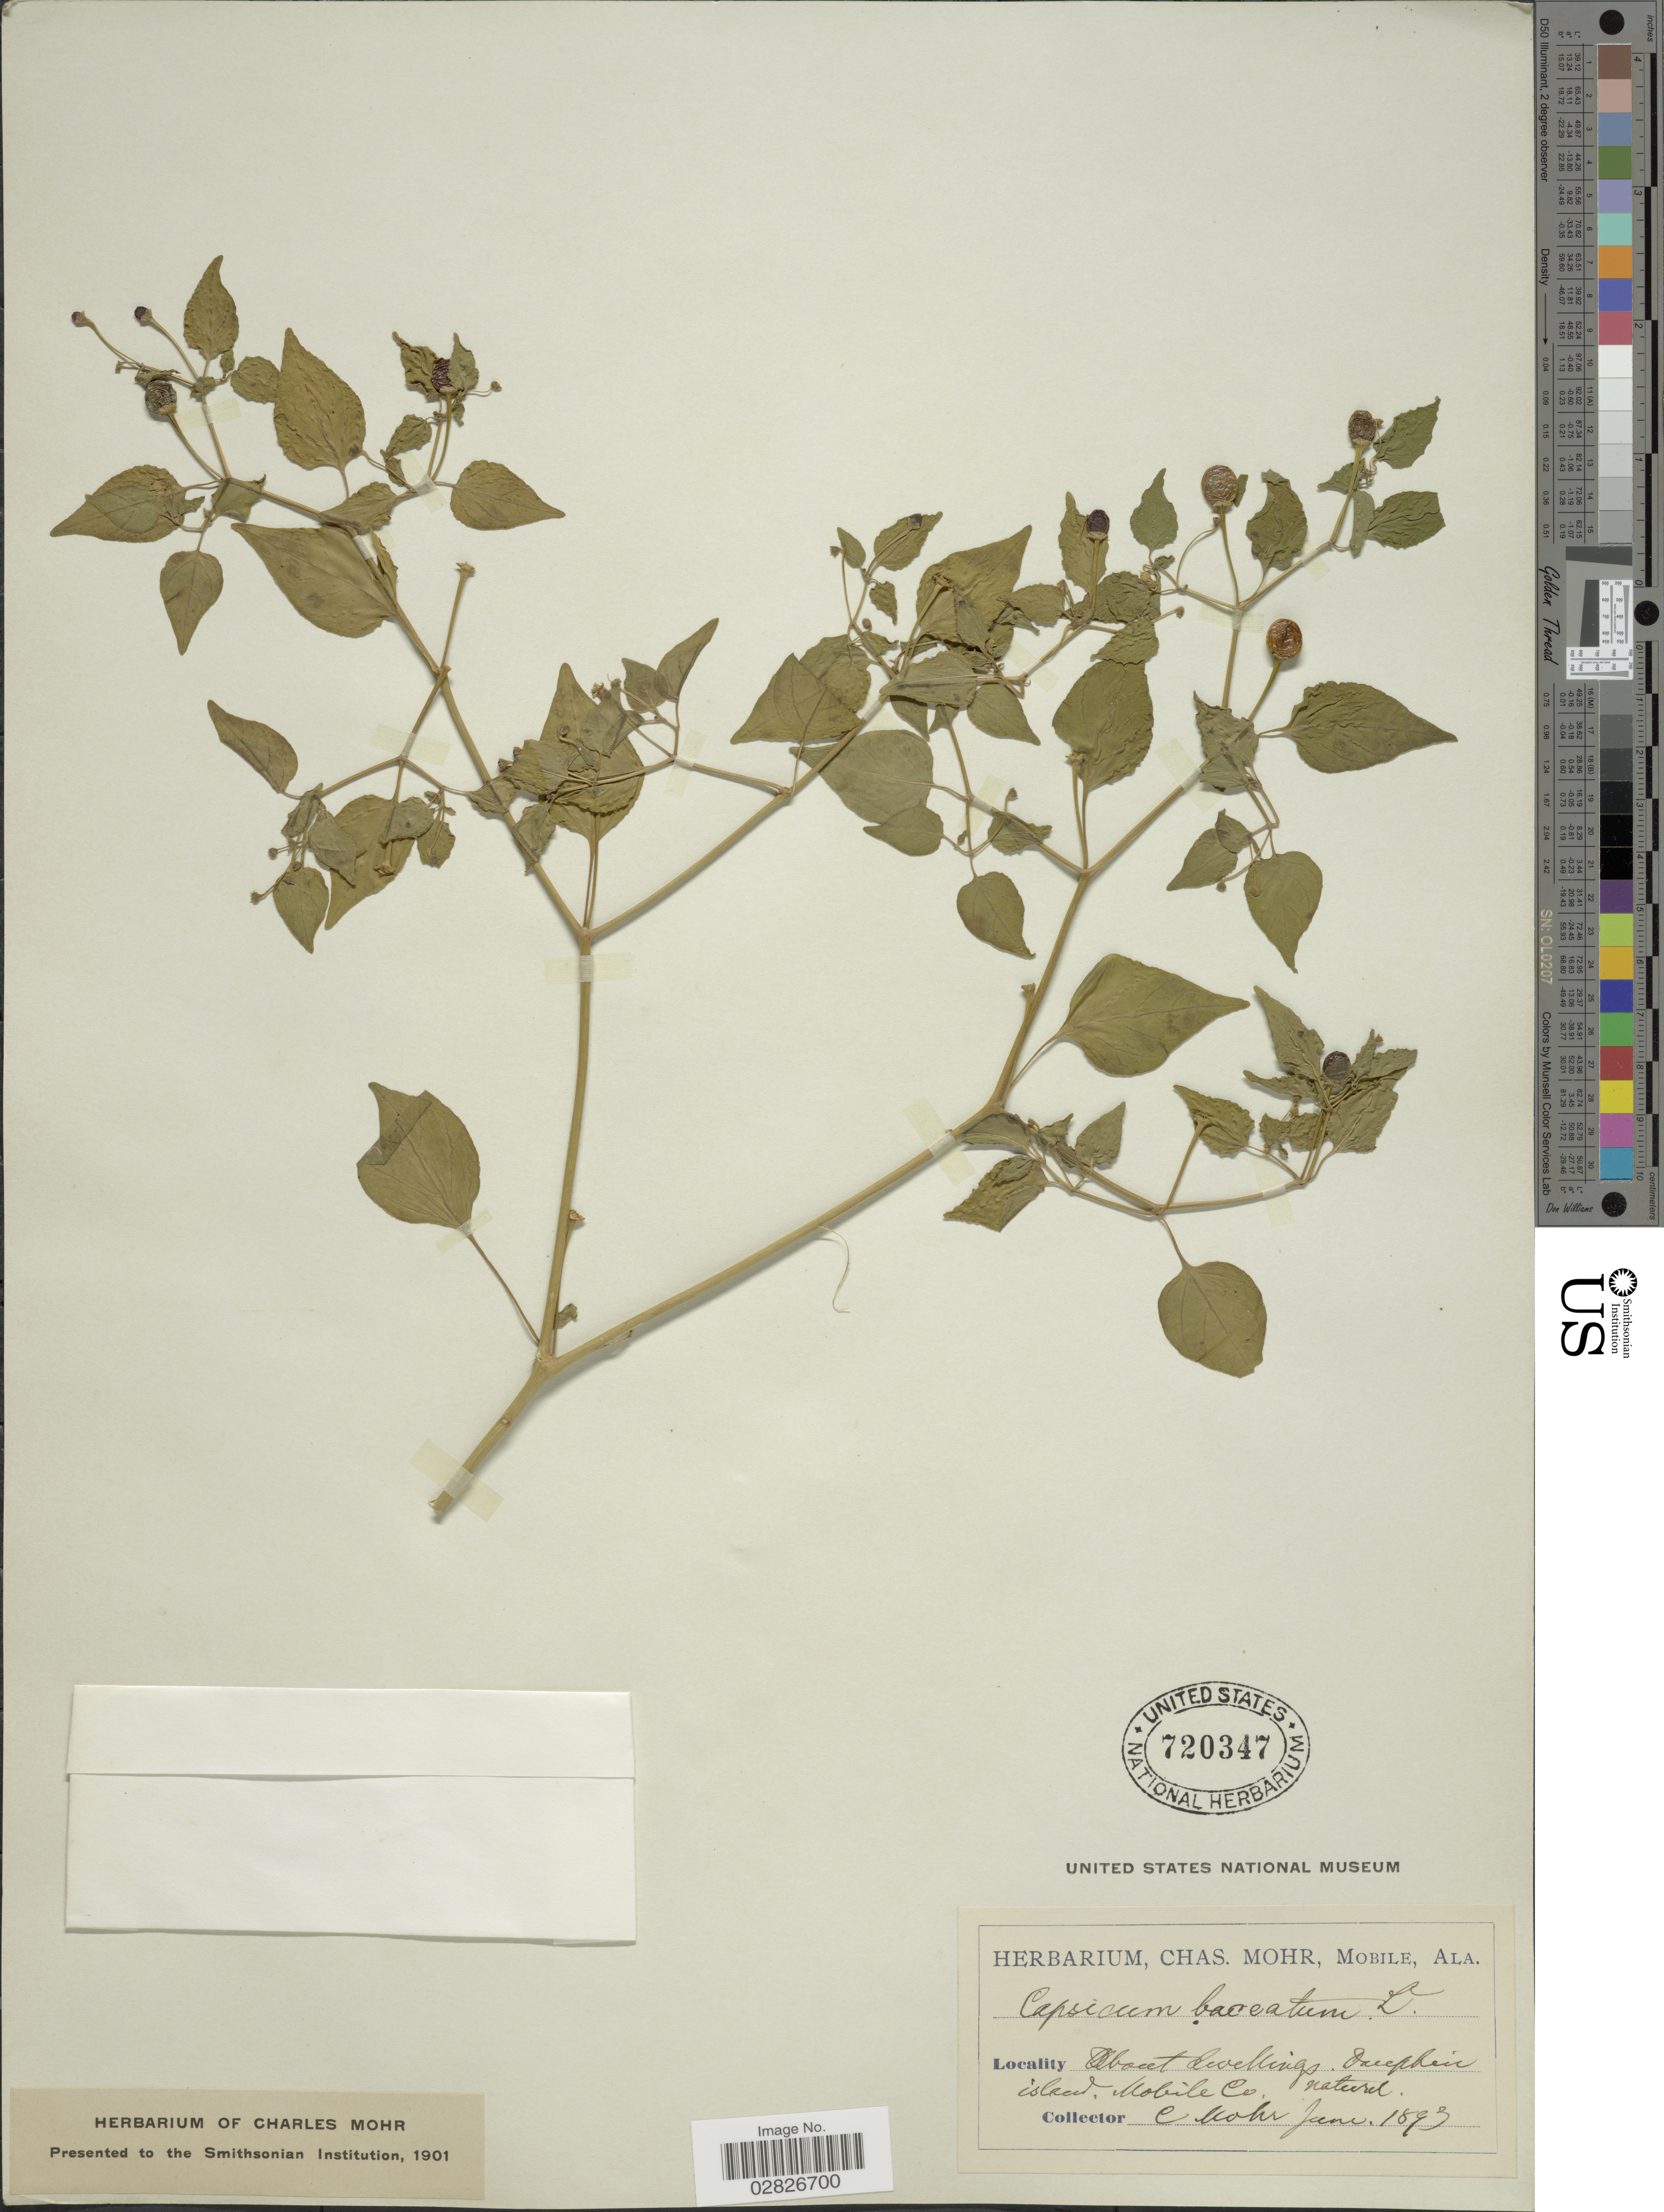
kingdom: Plantae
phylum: Tracheophyta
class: Magnoliopsida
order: Solanales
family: Solanaceae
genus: Capsicum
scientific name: Capsicum baccatum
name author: L.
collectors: Mohr, C. T. (herbarium)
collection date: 1893-06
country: United States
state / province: Alabama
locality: About dwellings. Dauphine island, Mobile Co.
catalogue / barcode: US 720347